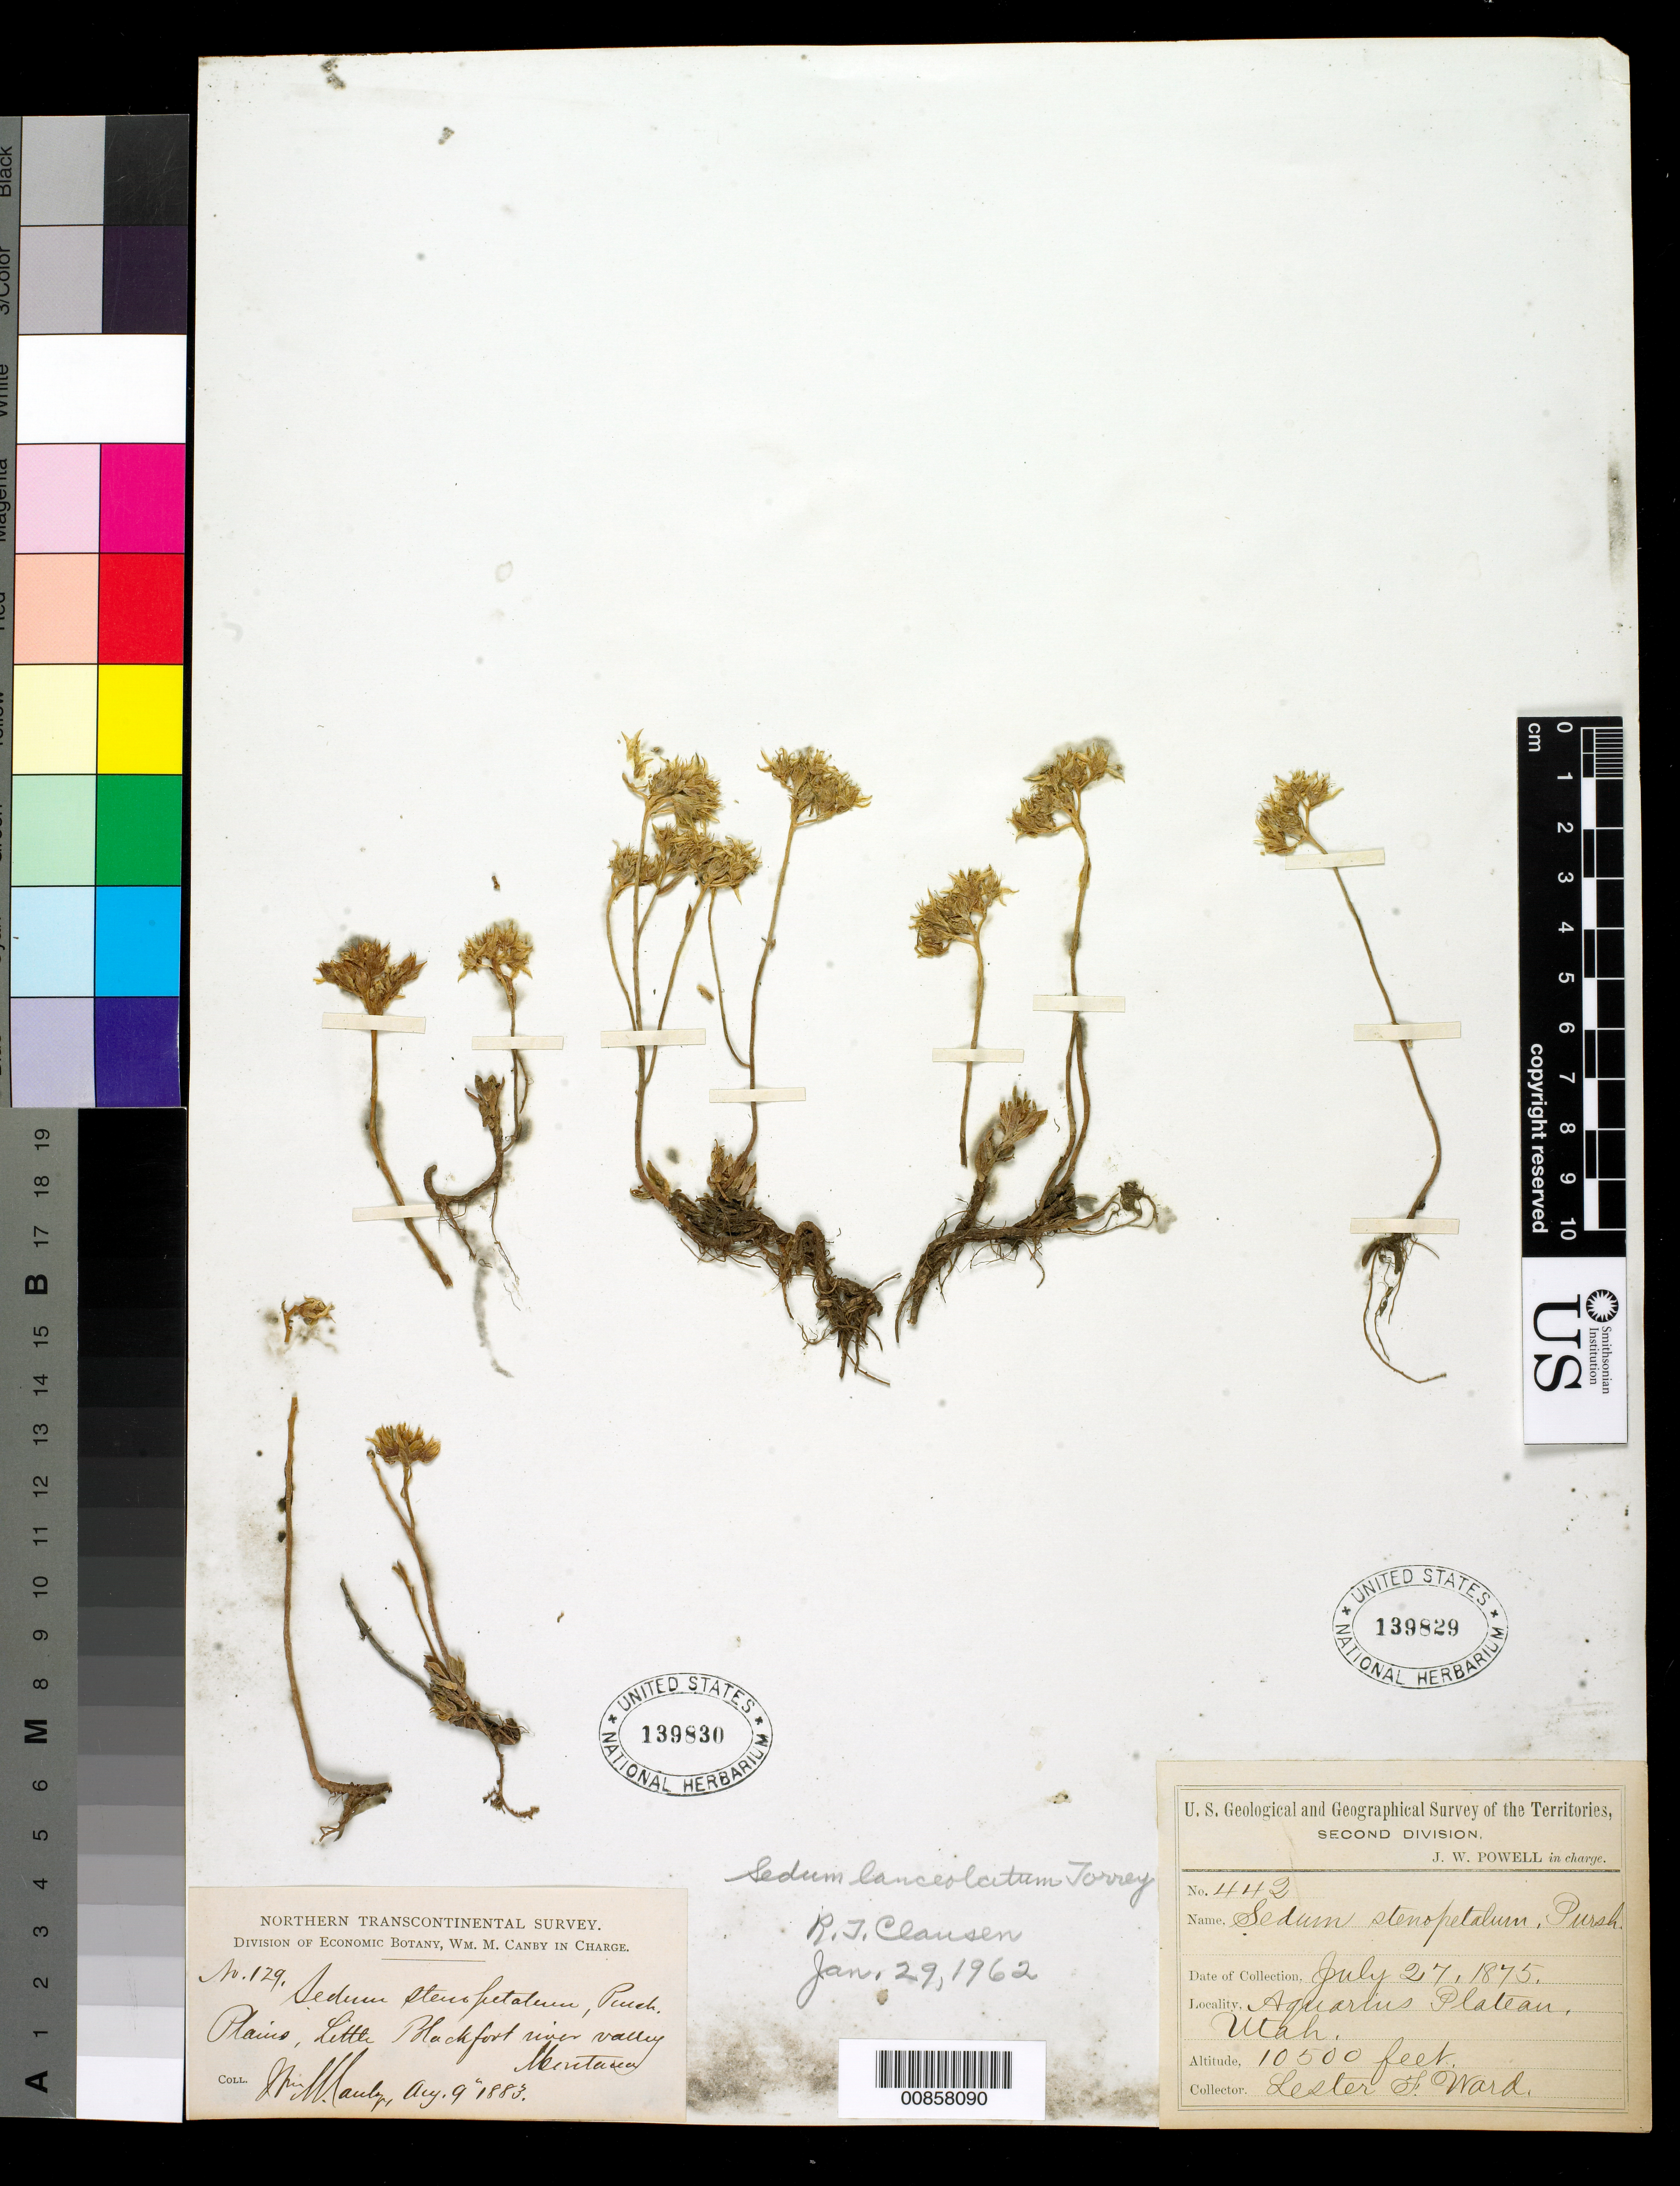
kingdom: Plantae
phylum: Tracheophyta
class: Magnoliopsida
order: Saxifragales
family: Crassulaceae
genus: Sedum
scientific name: Sedum lanceolatum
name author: Torr.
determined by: Clausen, R. J.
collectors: L. F. Ward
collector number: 442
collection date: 1875-07-27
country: United States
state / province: Utah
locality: Aquarius Plateau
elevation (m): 3200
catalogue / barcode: US 139829